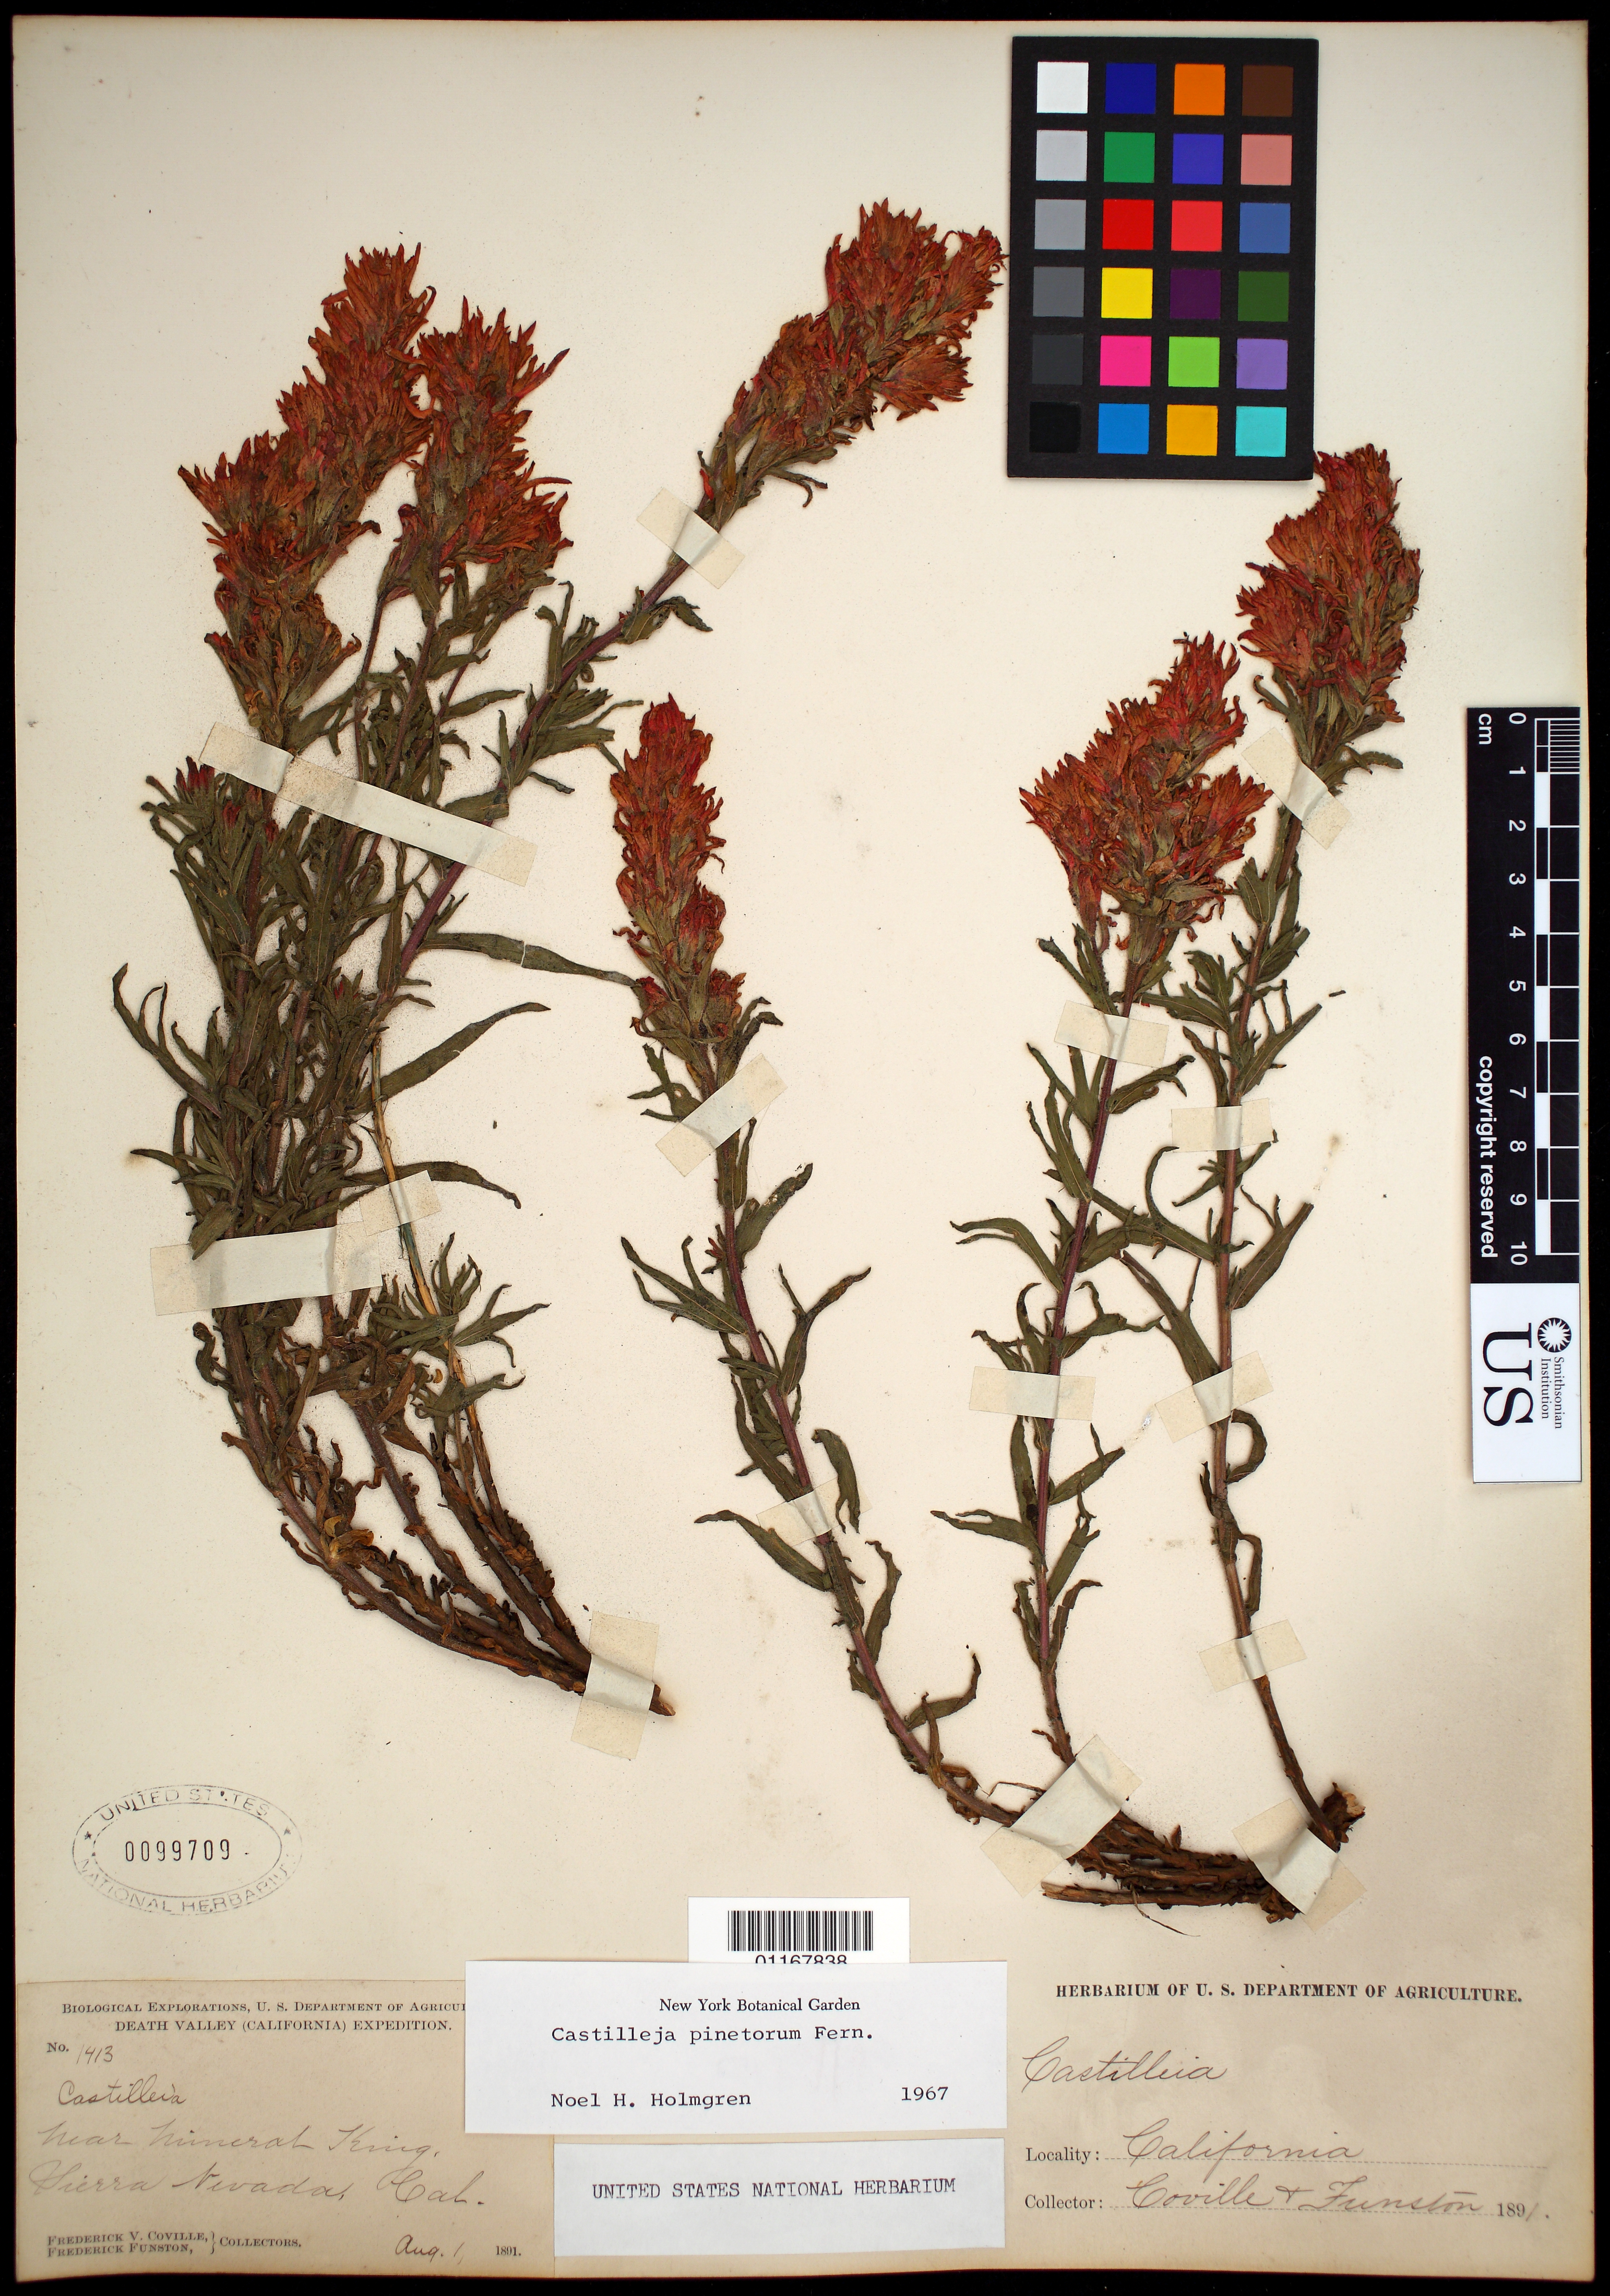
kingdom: Plantae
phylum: Tracheophyta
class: Magnoliopsida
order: Lamiales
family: Orobanchaceae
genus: Castilleja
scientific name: Castilleja pinetorum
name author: Fernald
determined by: Holmgren, N. H., (NY), New York Botanical Garden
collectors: F. V. Coville & F. Funston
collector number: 1413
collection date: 1891-08-01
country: United States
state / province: California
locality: near Mineral King, Sierra Nevada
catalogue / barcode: US 99709